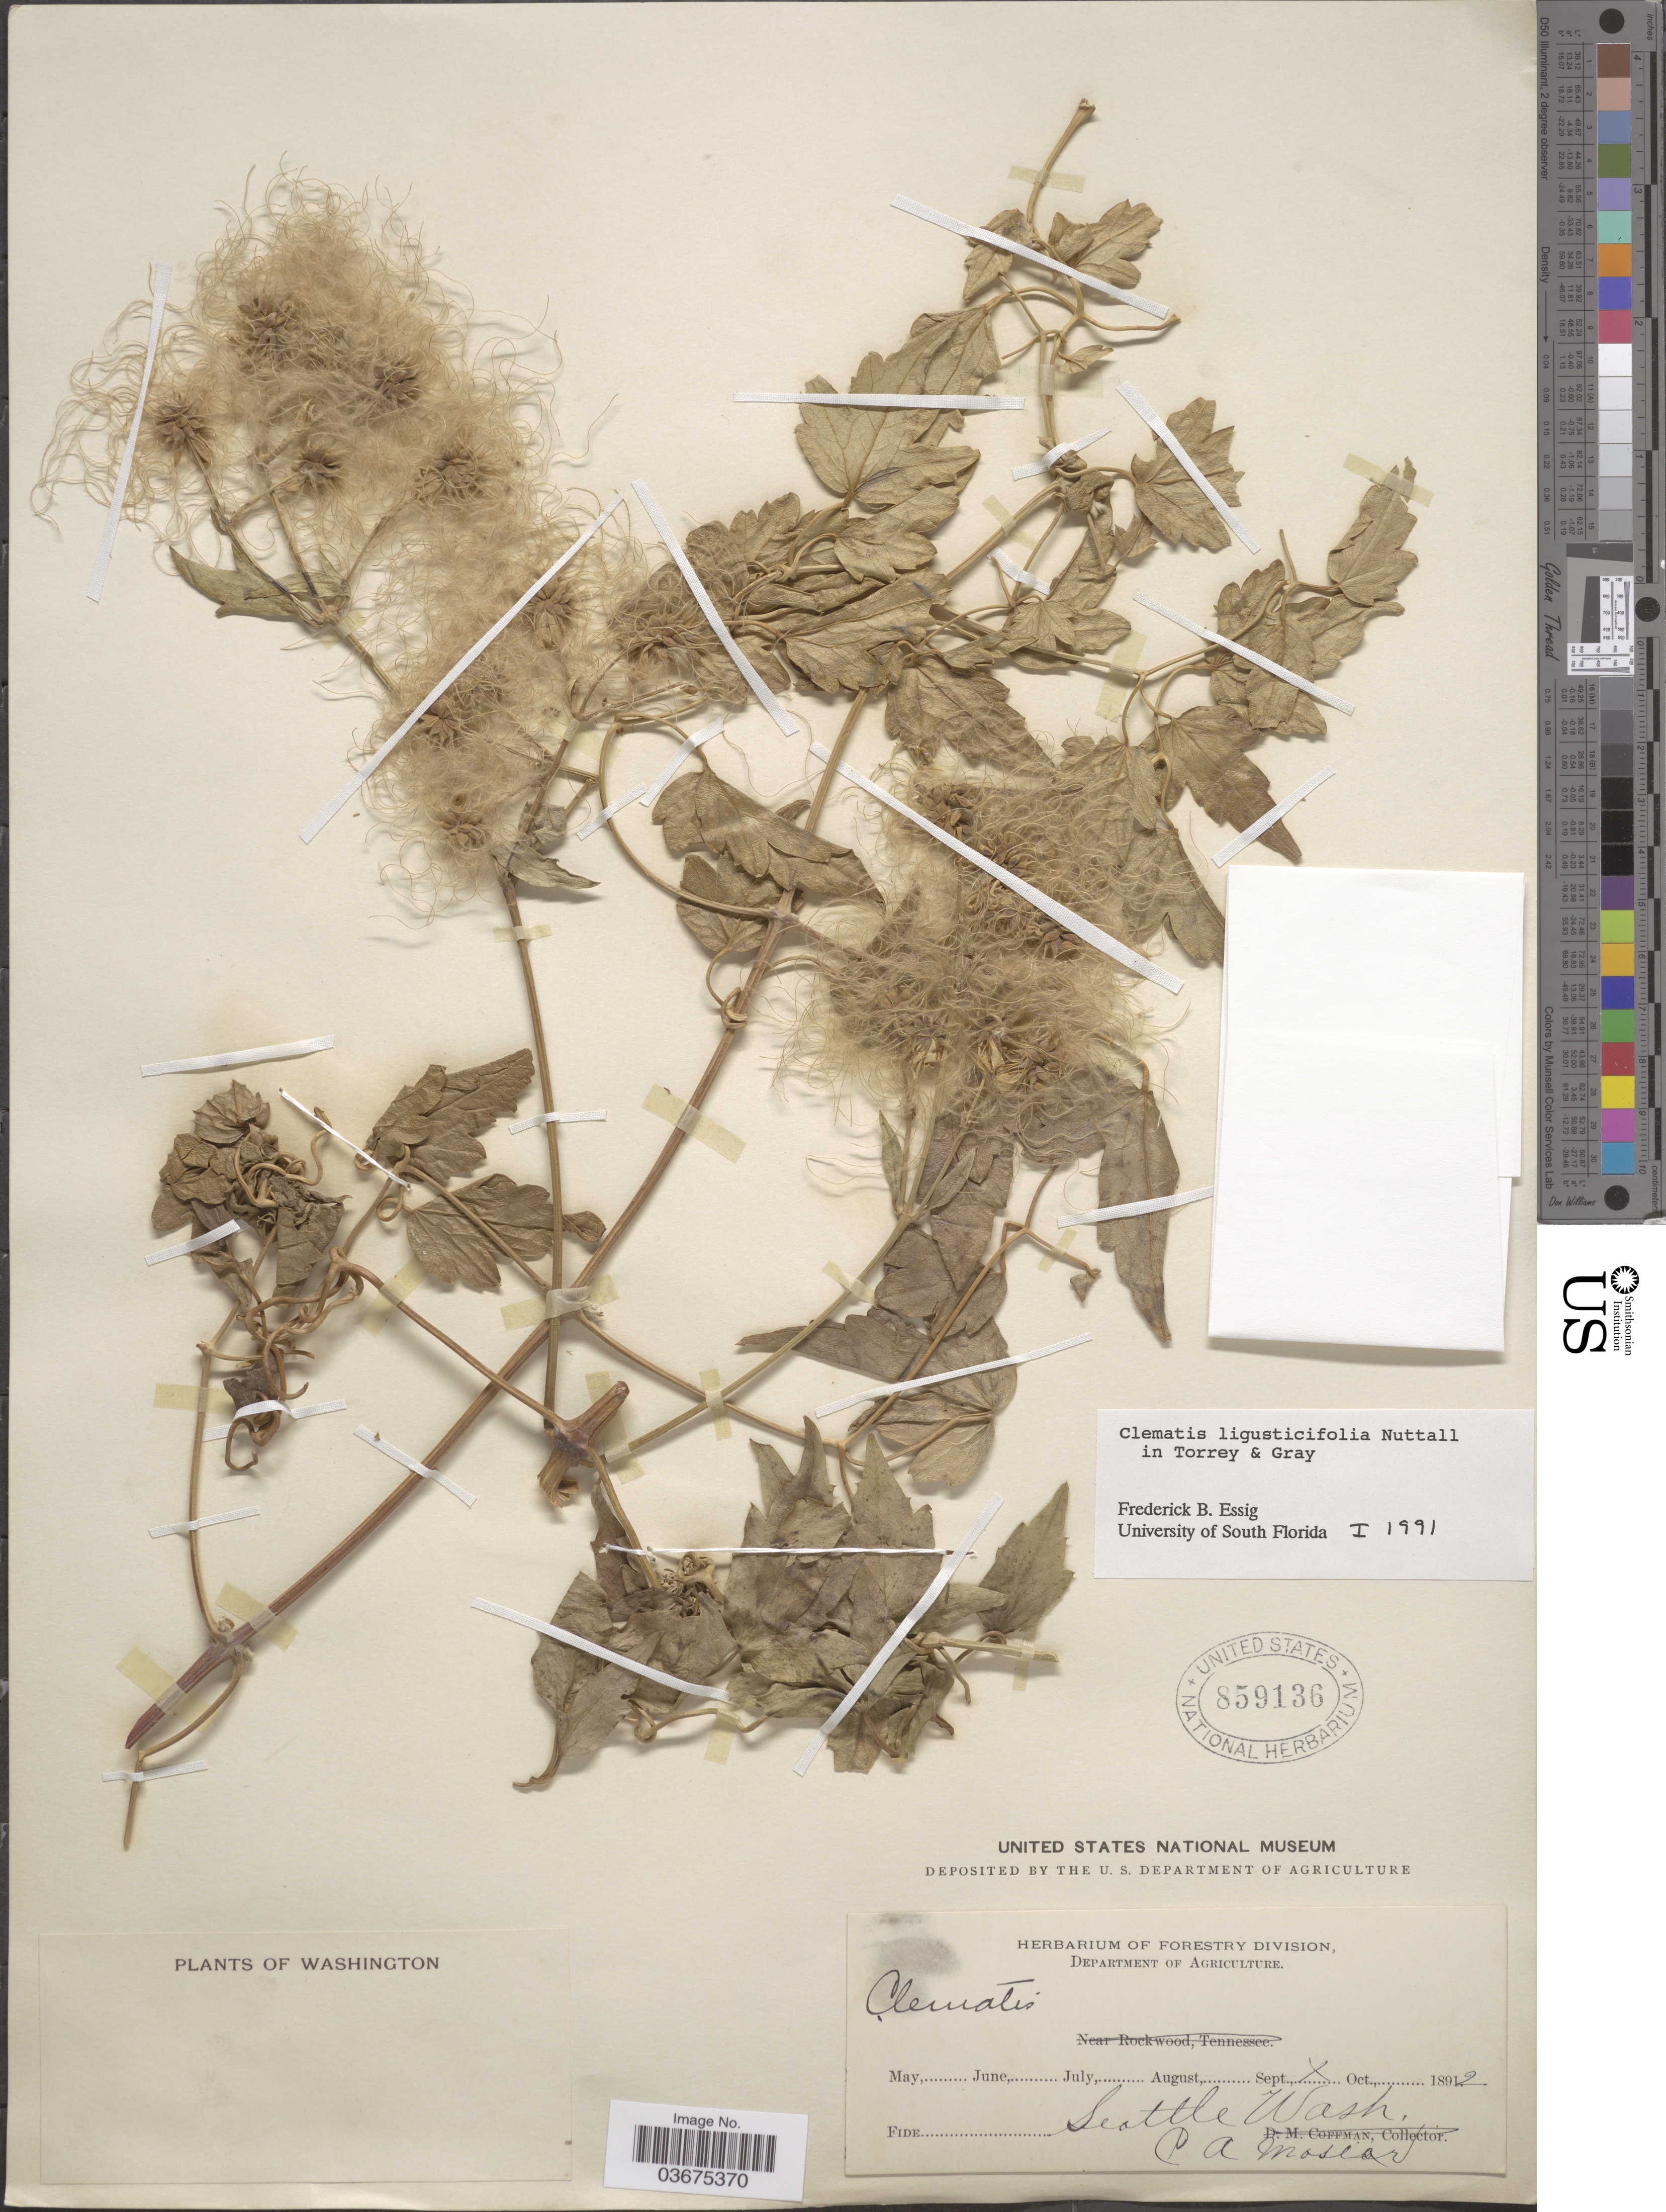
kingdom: Plantae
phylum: Tracheophyta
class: Magnoliopsida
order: Ranunculales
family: Ranunculaceae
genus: Clematis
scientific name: Clematis ligusticifolia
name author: Nutt.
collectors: P. Mosear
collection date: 1892-09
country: United States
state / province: Washington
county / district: King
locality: Seattle.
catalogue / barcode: US 859136